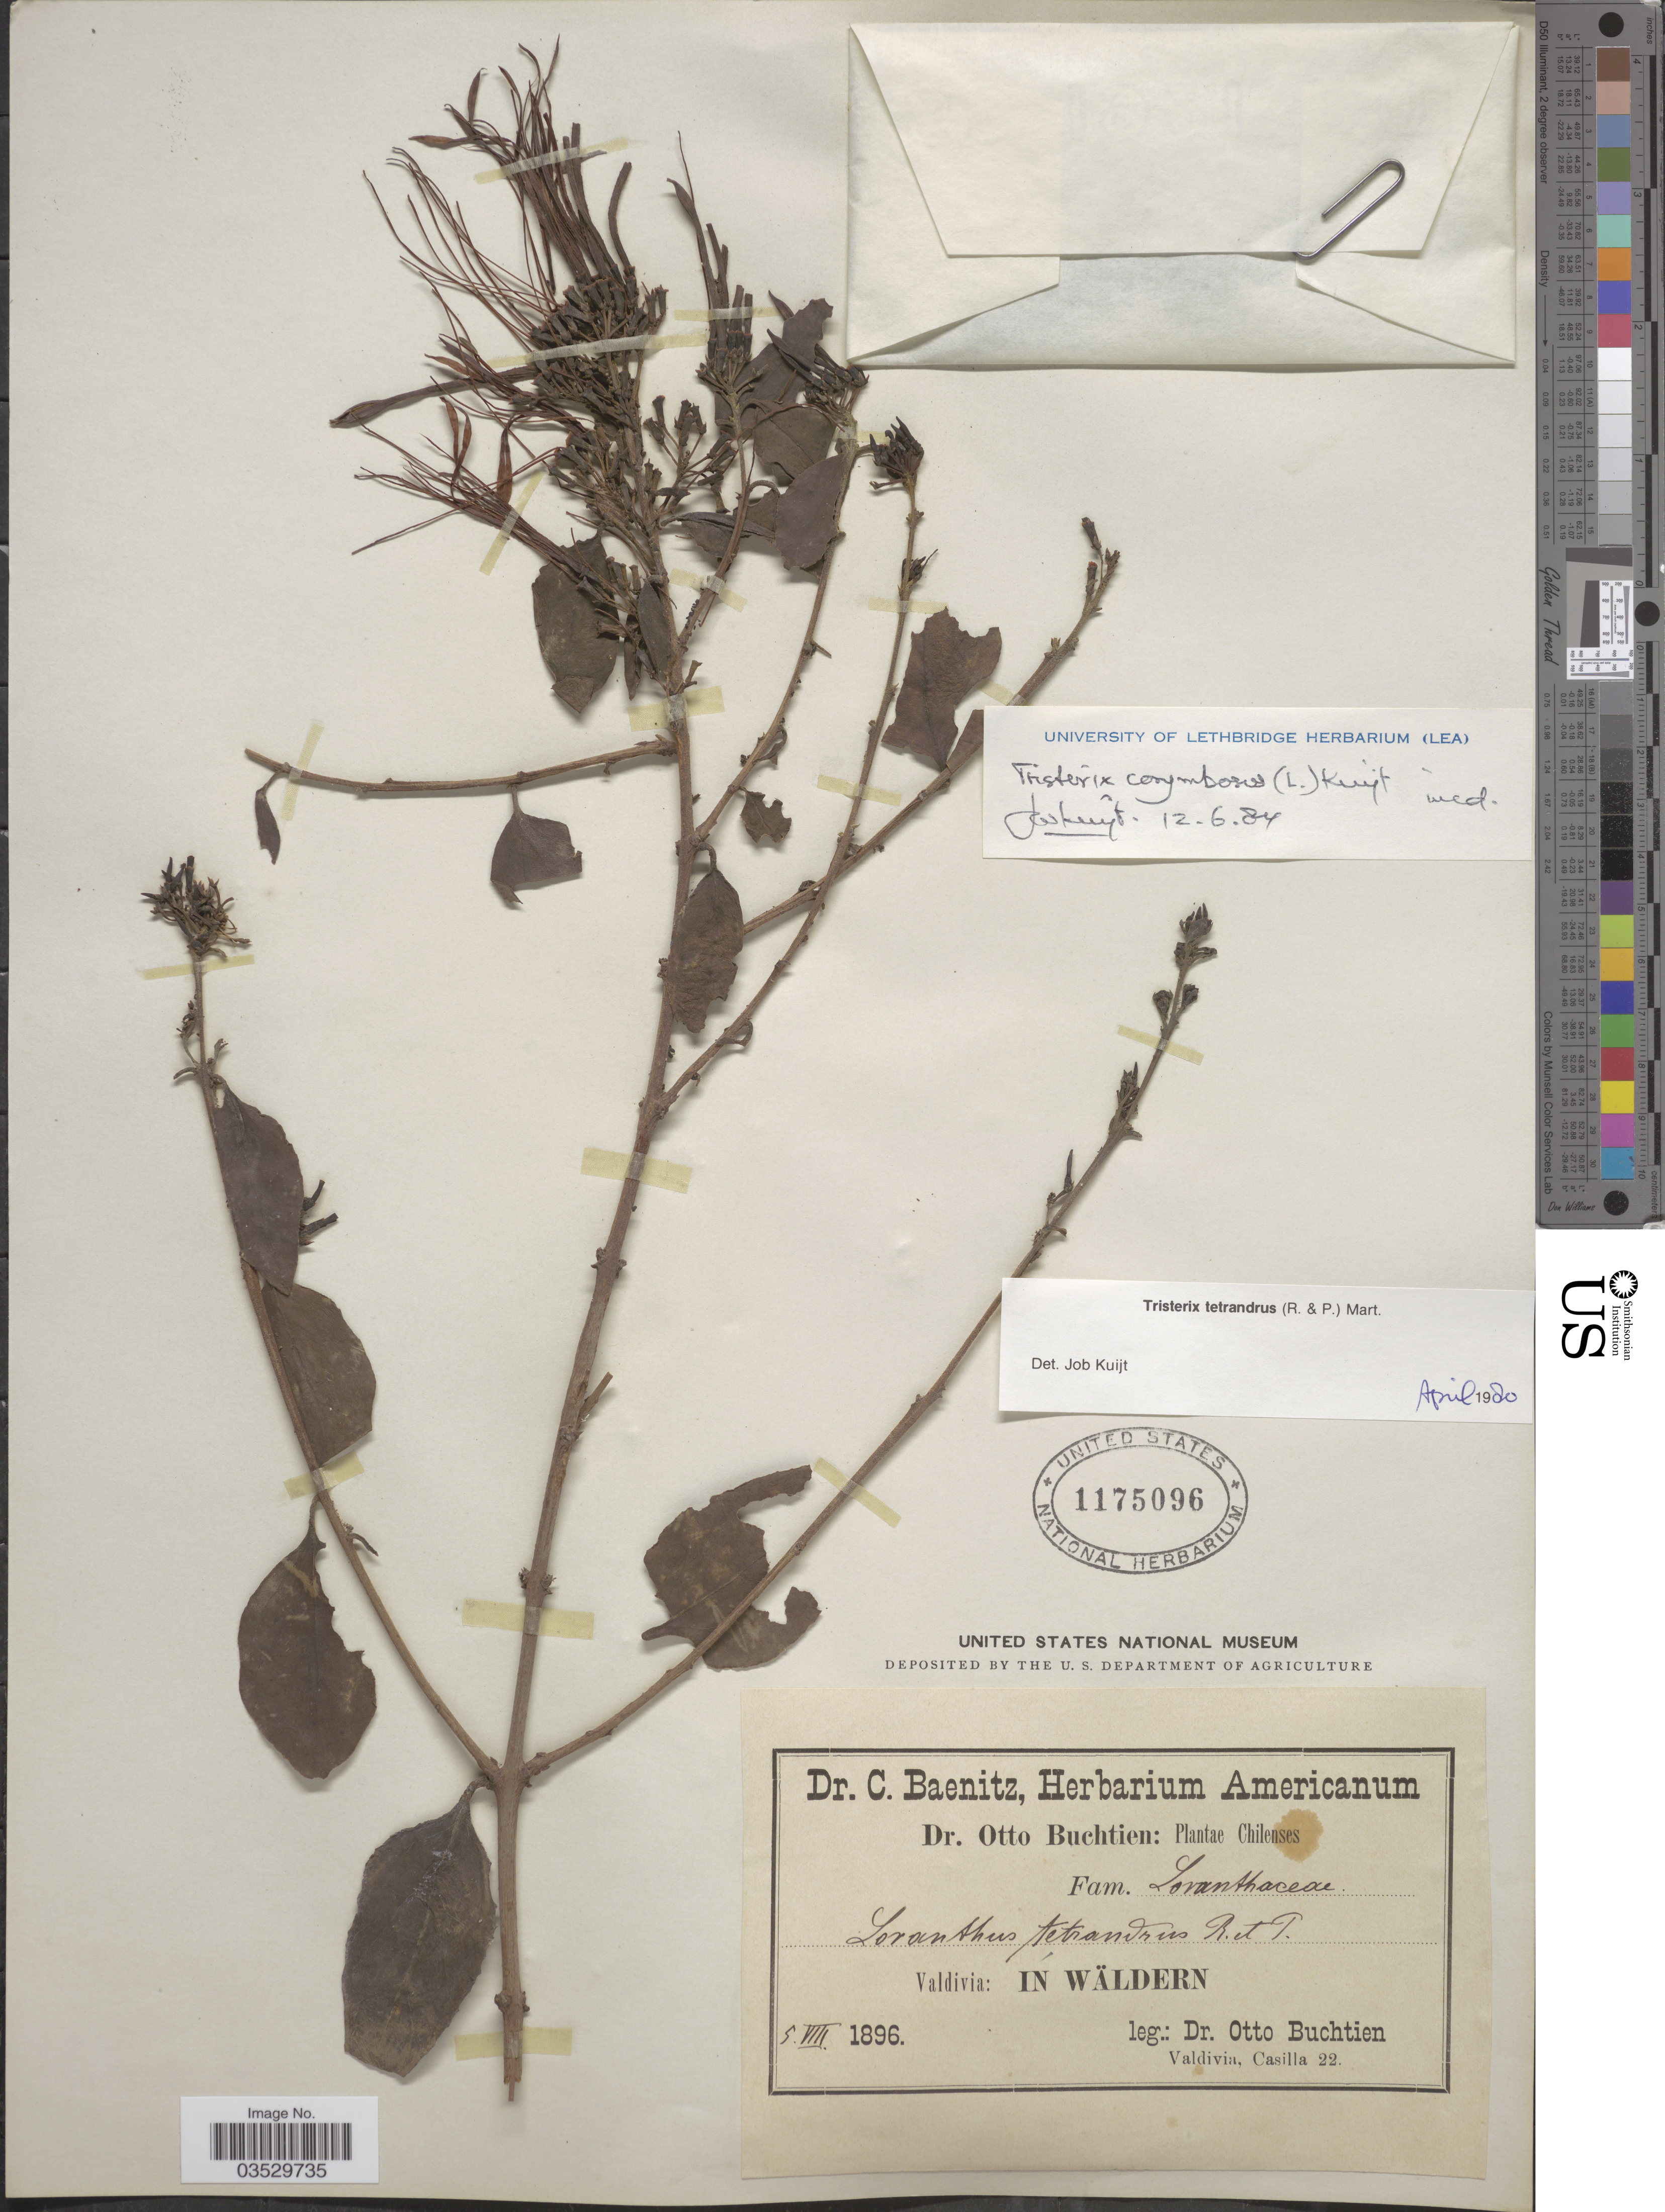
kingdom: Plantae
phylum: Tracheophyta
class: Magnoliopsida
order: Santalales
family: Loranthaceae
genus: Tristerix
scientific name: Tristerix corymbosus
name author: (L.) Kuijt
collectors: O. Buchtien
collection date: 1896-08-05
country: Chile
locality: Valdivia: In wäldren.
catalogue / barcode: US 1175096